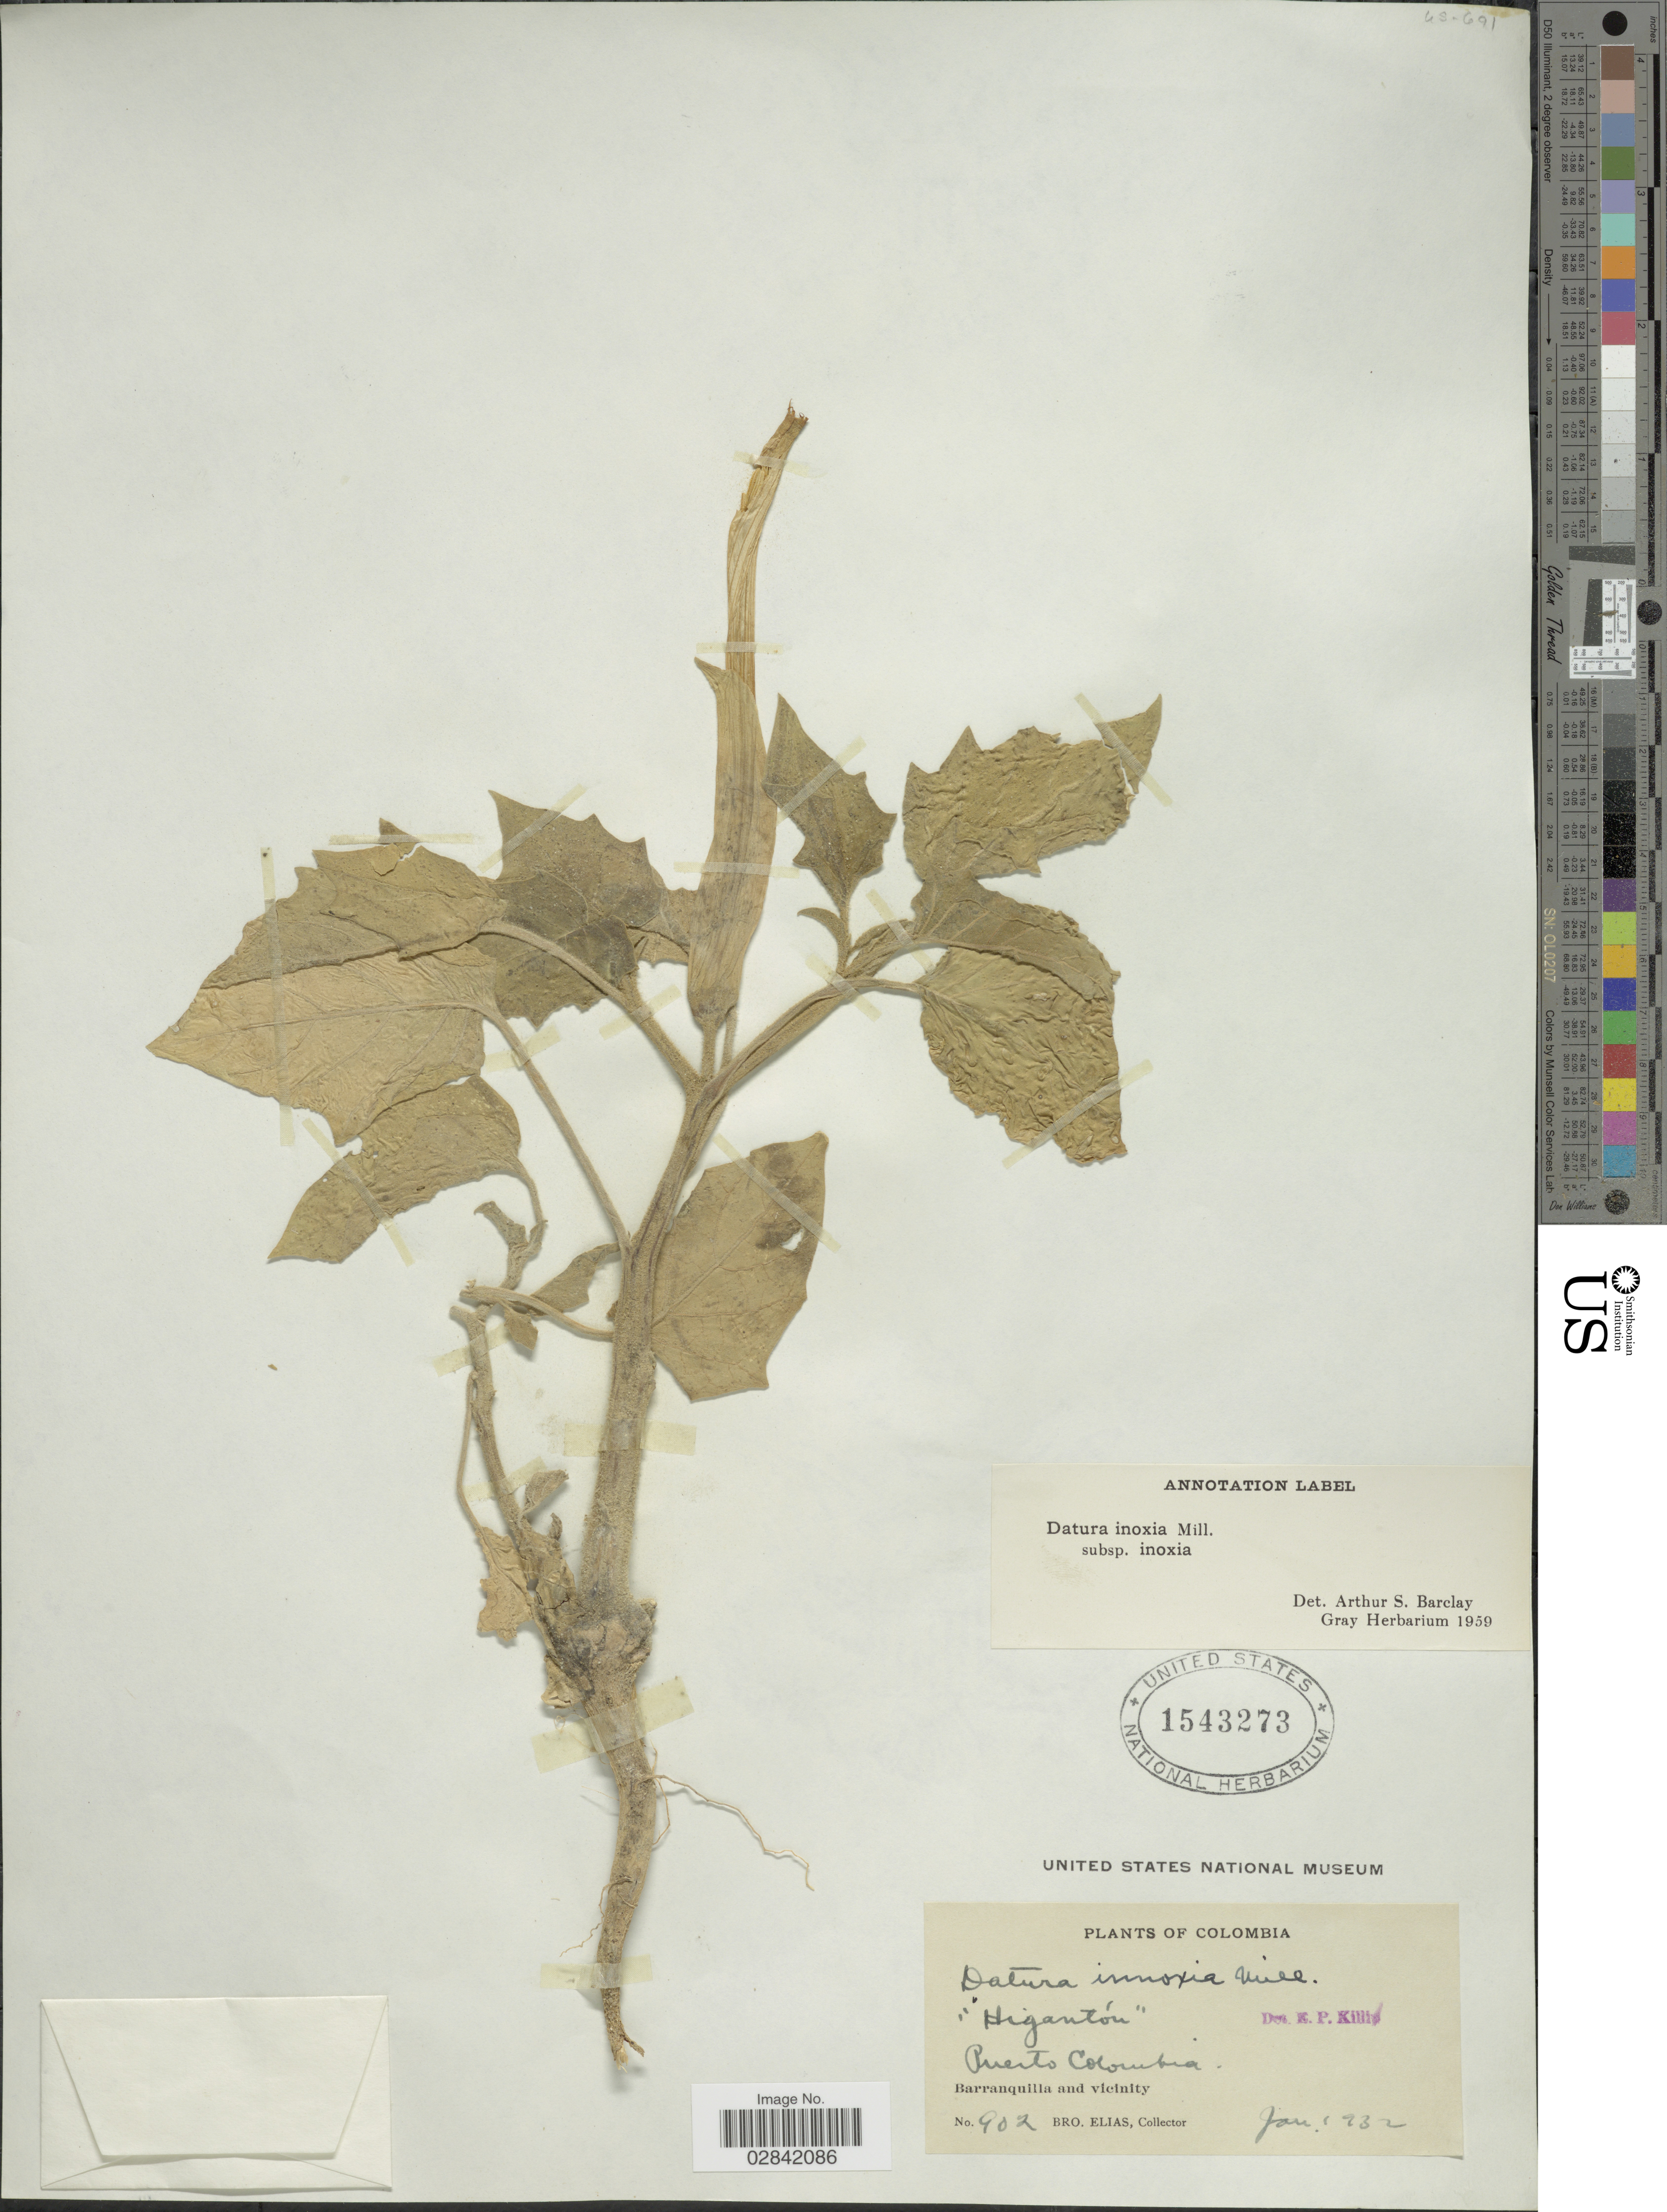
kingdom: Plantae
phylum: Tracheophyta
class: Magnoliopsida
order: Solanales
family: Solanaceae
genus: Datura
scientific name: Datura innoxia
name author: Mill.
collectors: Bro. Elias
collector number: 902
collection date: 1932-01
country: Colombia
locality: Puerto Colombia, Barranquilla and vicinity.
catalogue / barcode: US 1543273